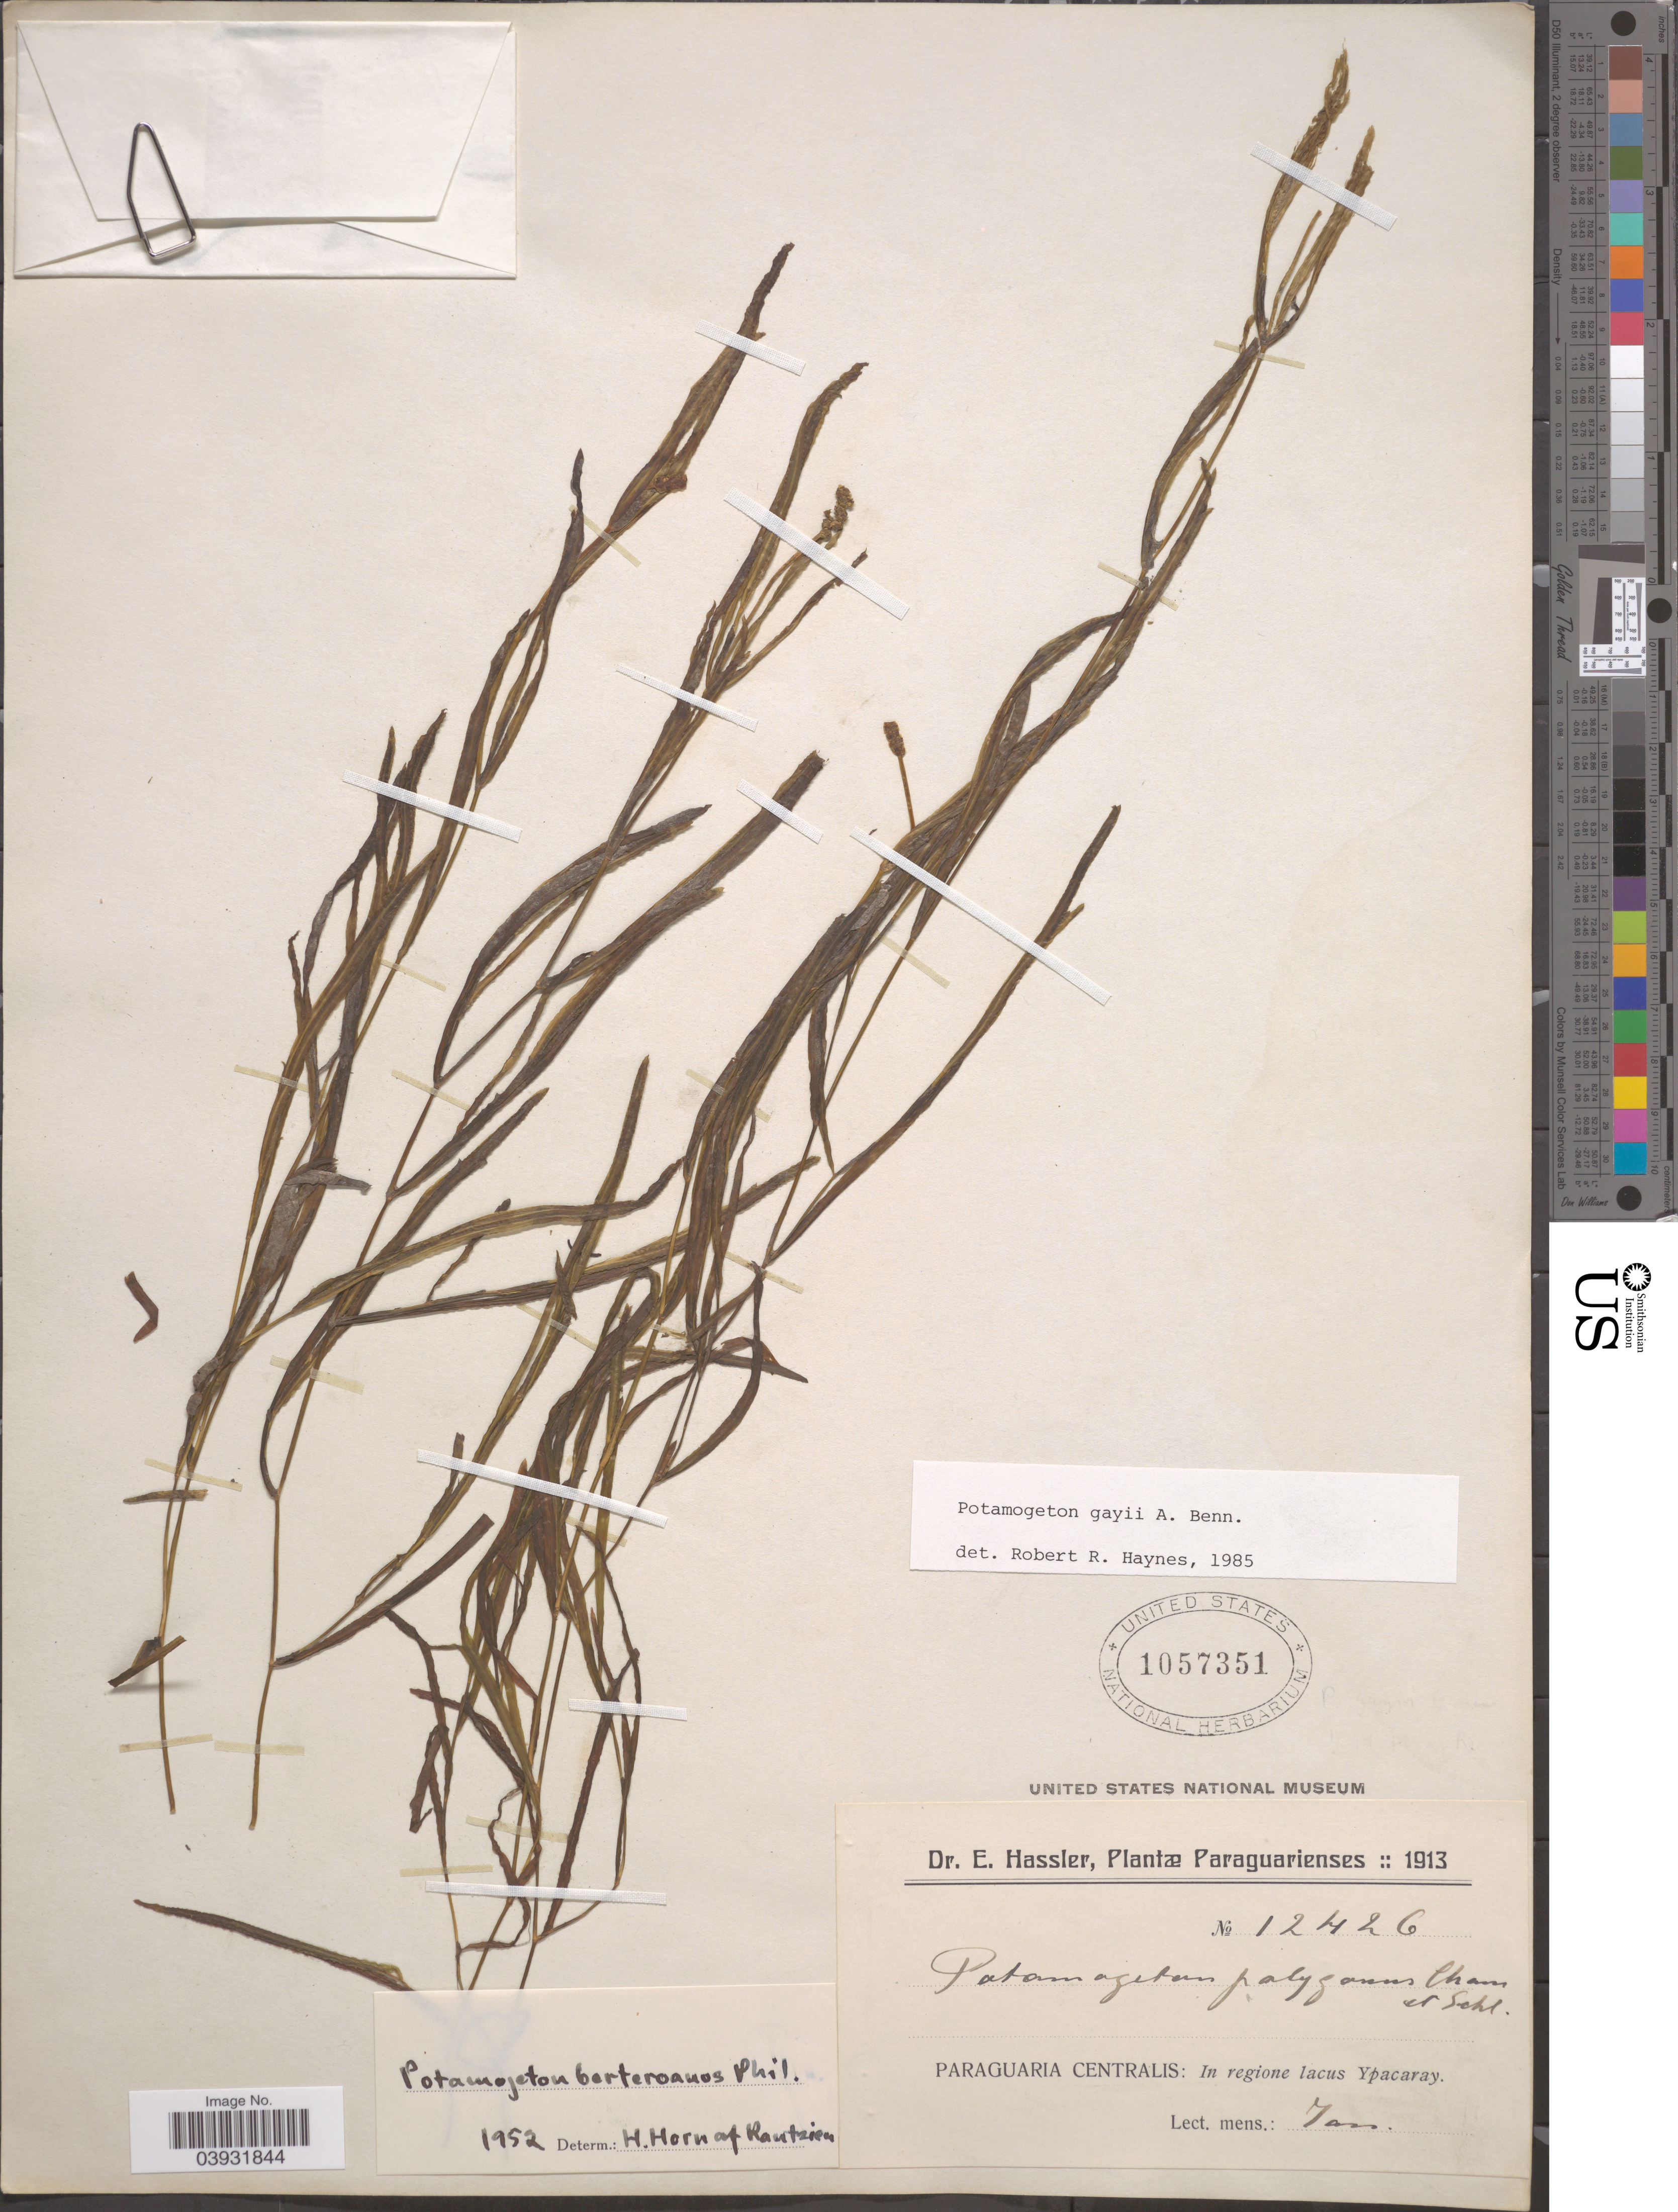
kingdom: Plantae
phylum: Tracheophyta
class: Liliopsida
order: Alismatales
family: Potamogetonaceae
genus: Potamogeton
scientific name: Potamogeton gayi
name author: A. Benn.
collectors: E. Hassler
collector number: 12426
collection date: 1913-01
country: Paraguay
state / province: Paraguari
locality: Paraguaria Centralis: In regione lacus Ypacaray.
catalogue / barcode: US 1057351